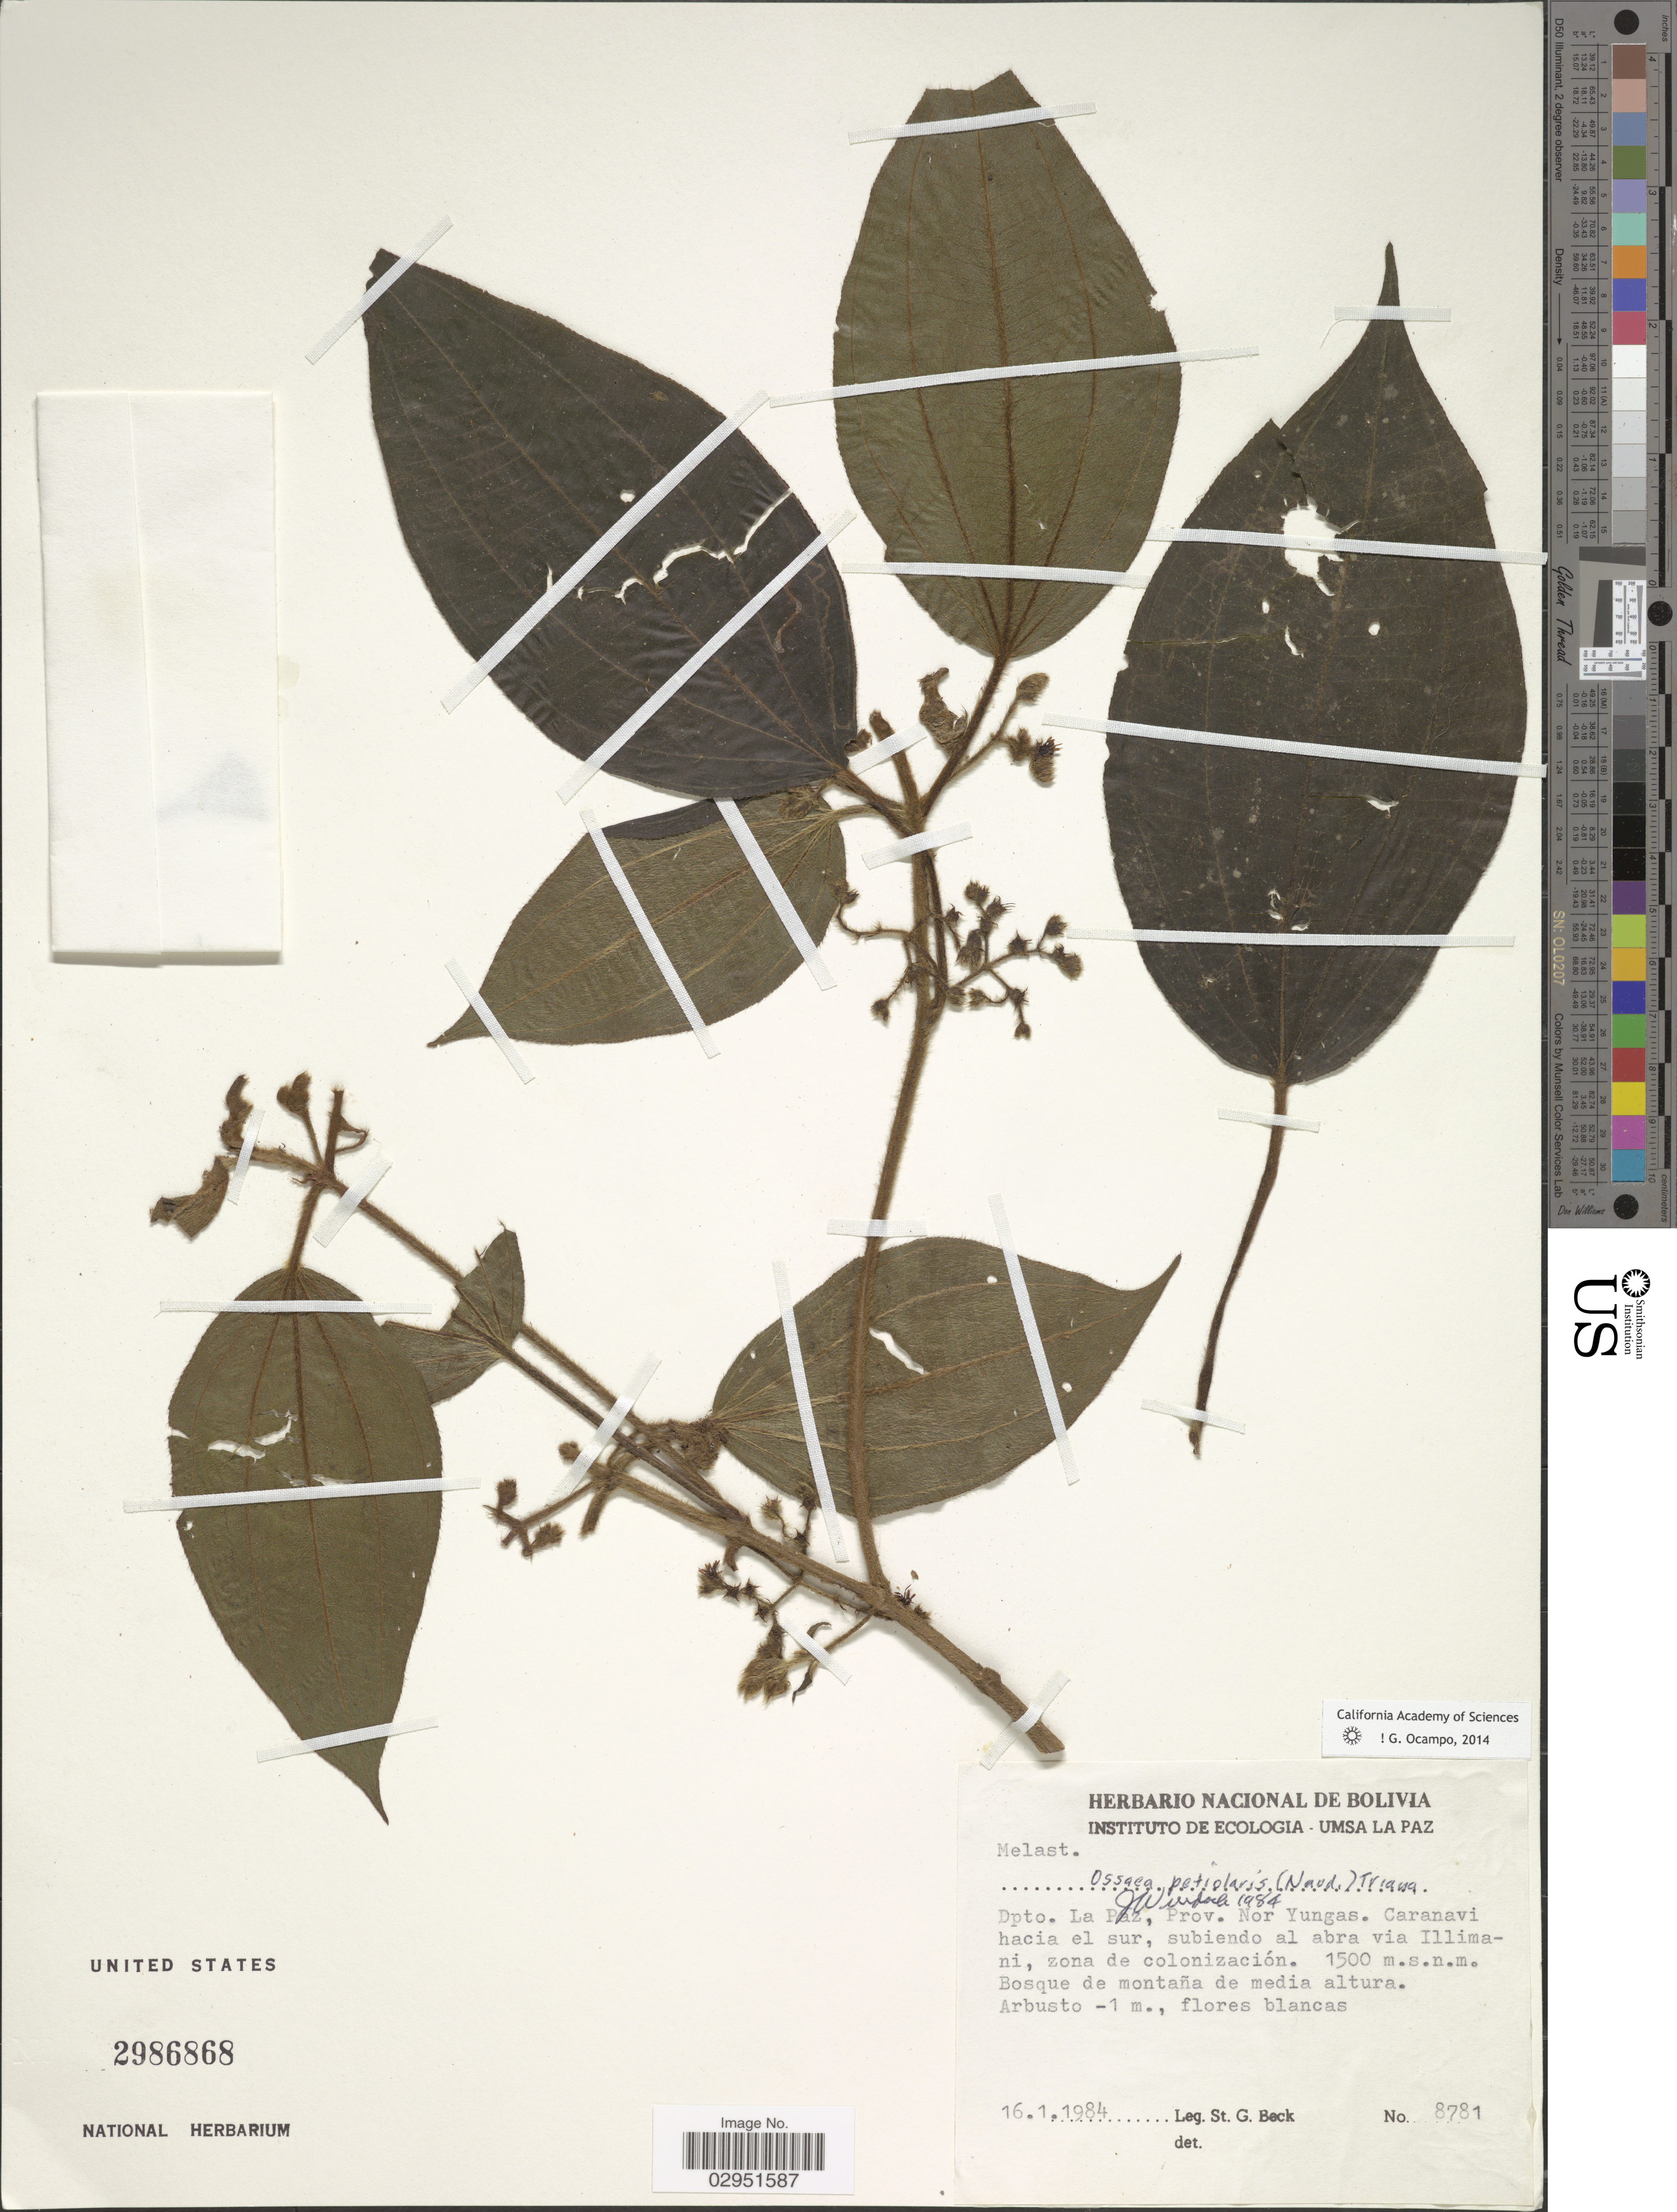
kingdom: Plantae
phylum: Tracheophyta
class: Magnoliopsida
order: Myrtales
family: Melastomataceae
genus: Ossaea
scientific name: Ossaea petiolaris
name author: (Naudin) Triana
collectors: S. G. Beck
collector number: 8781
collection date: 1984-01-16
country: Bolivia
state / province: La Paz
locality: Dpto. La Paz, Prov. Nor Yungas. Caranavi hacia el sur, subiendo al abra via Illimani, zona de colonización.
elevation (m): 1500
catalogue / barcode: US 2986868